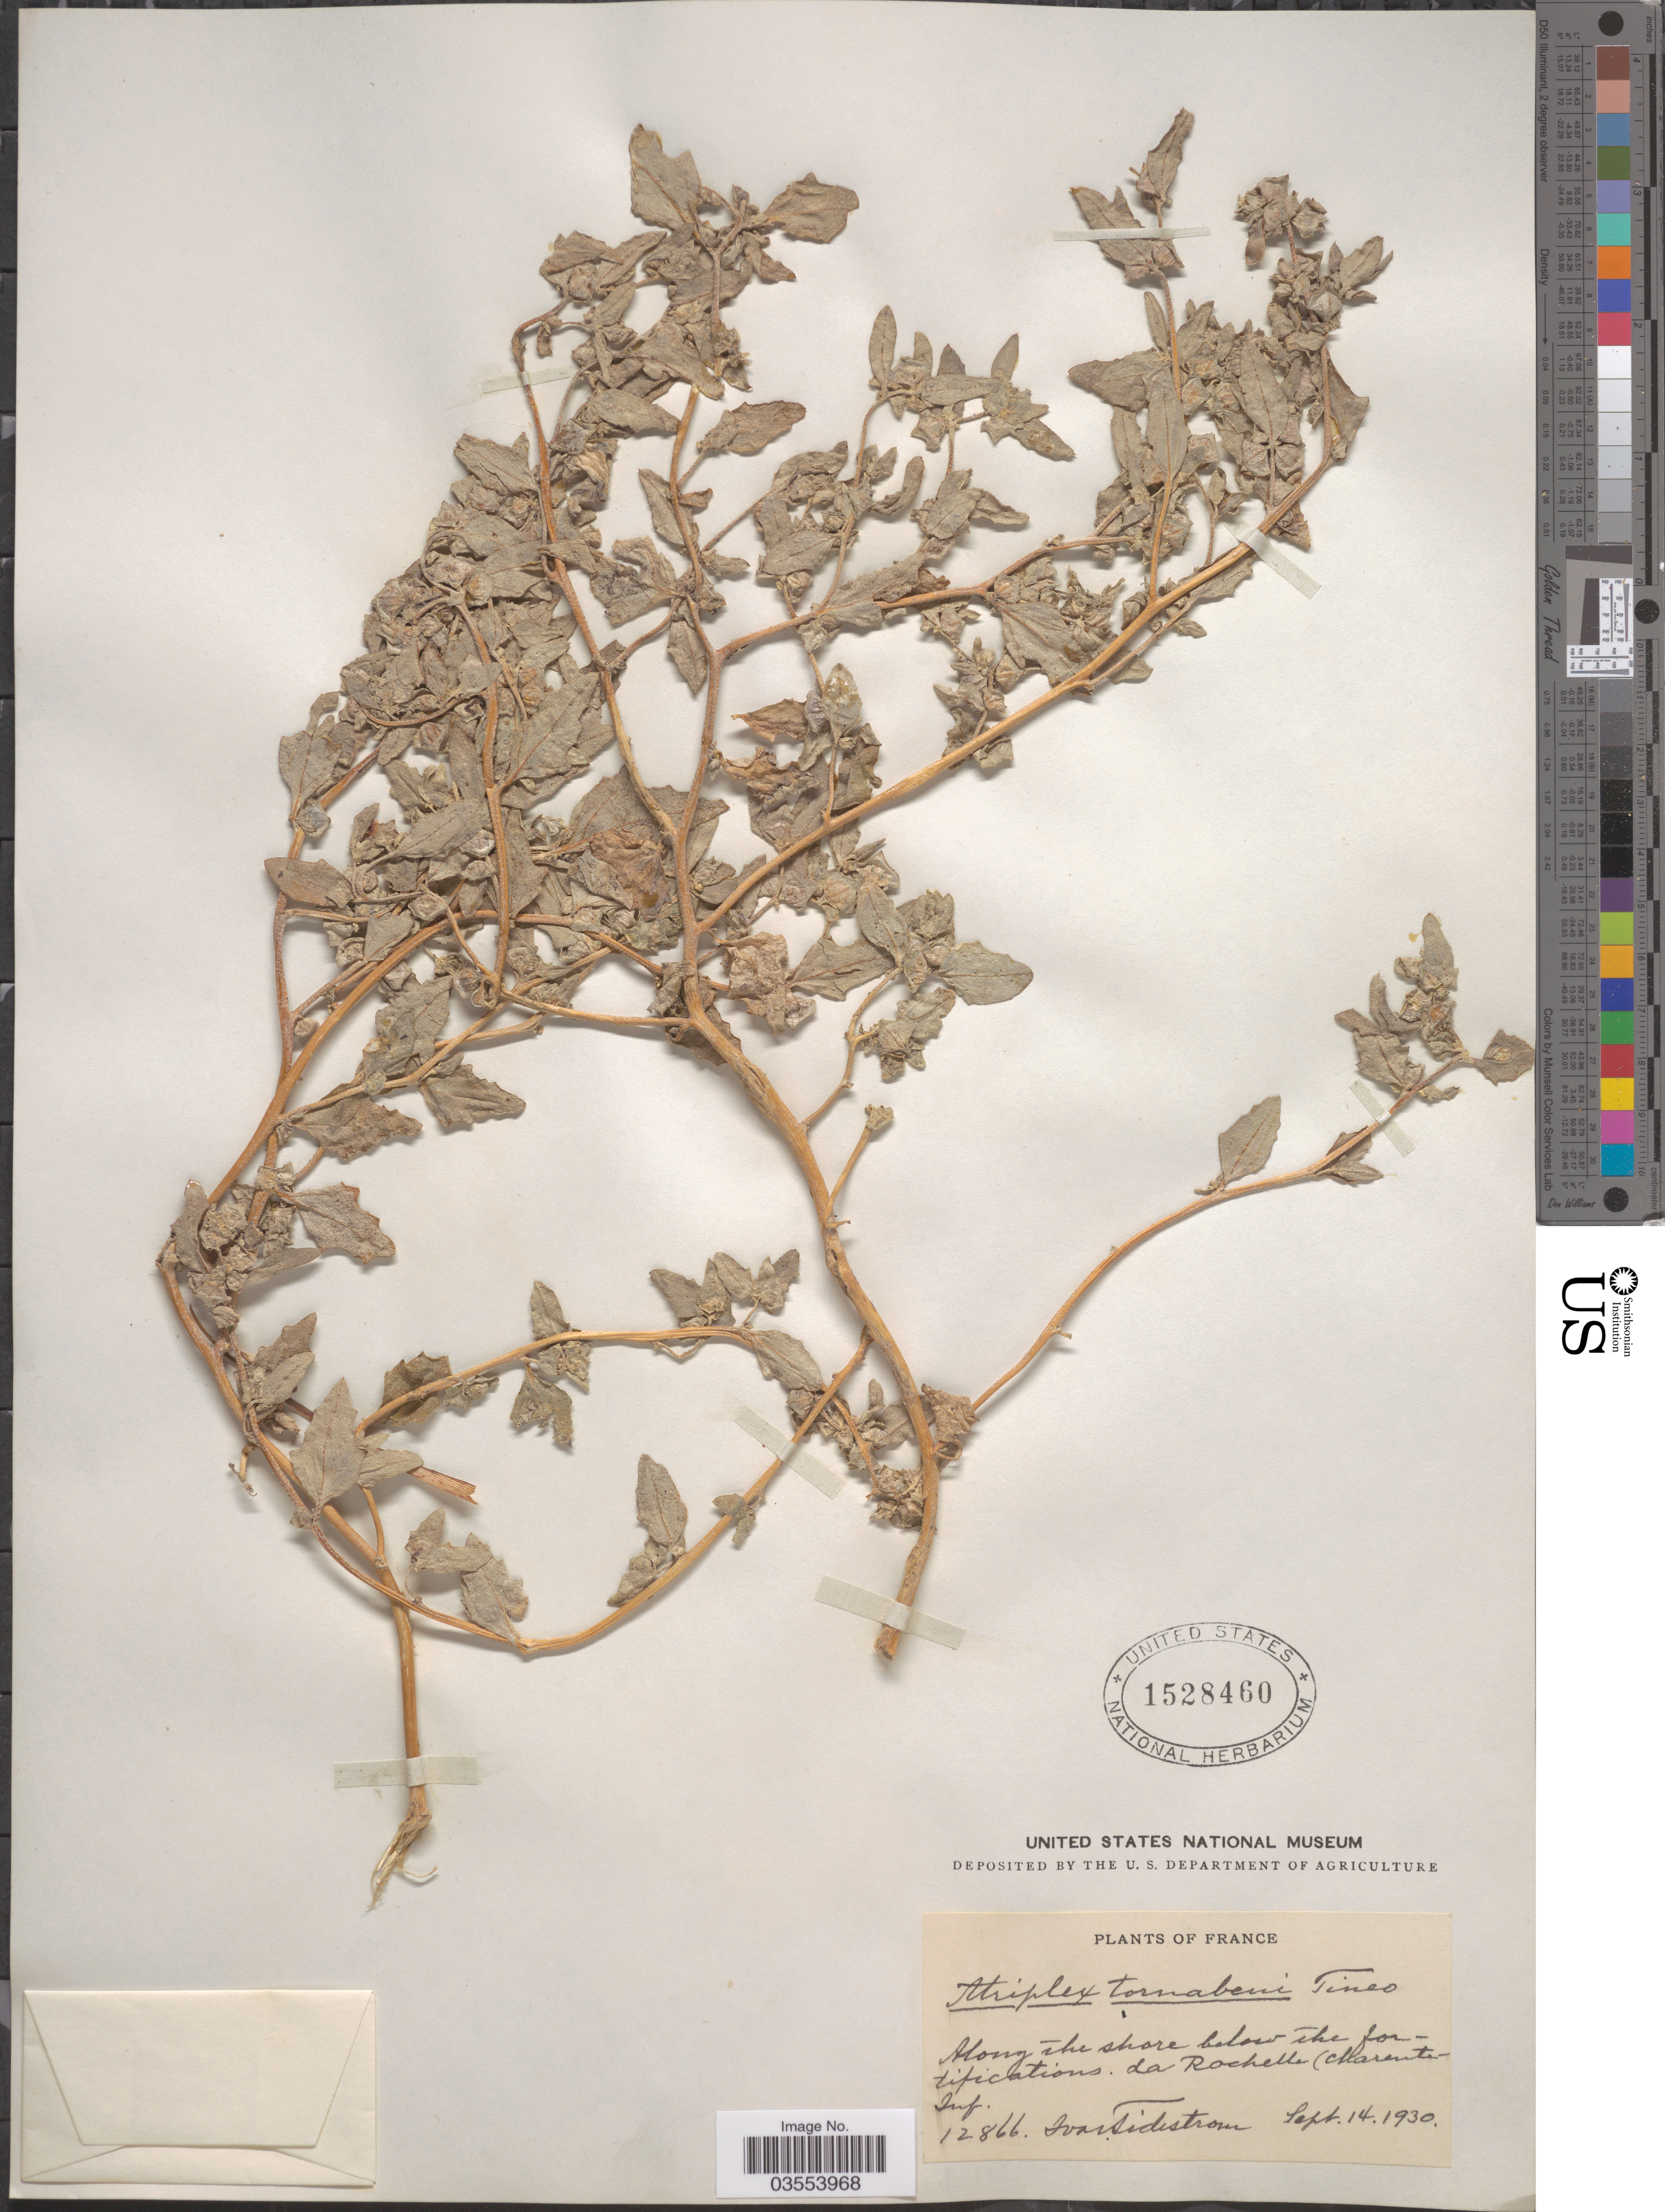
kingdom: Plantae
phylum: Tracheophyta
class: Magnoliopsida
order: Caryophyllales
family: Amaranthaceae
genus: Atriplex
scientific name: Atriplex tornabenei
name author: Tineo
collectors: I. F. Tidestrom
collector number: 12866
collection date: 1930-09-14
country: France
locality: Along the shore below the fortifications. La Rochelle (Charente-Inf.).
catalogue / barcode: US 1528460